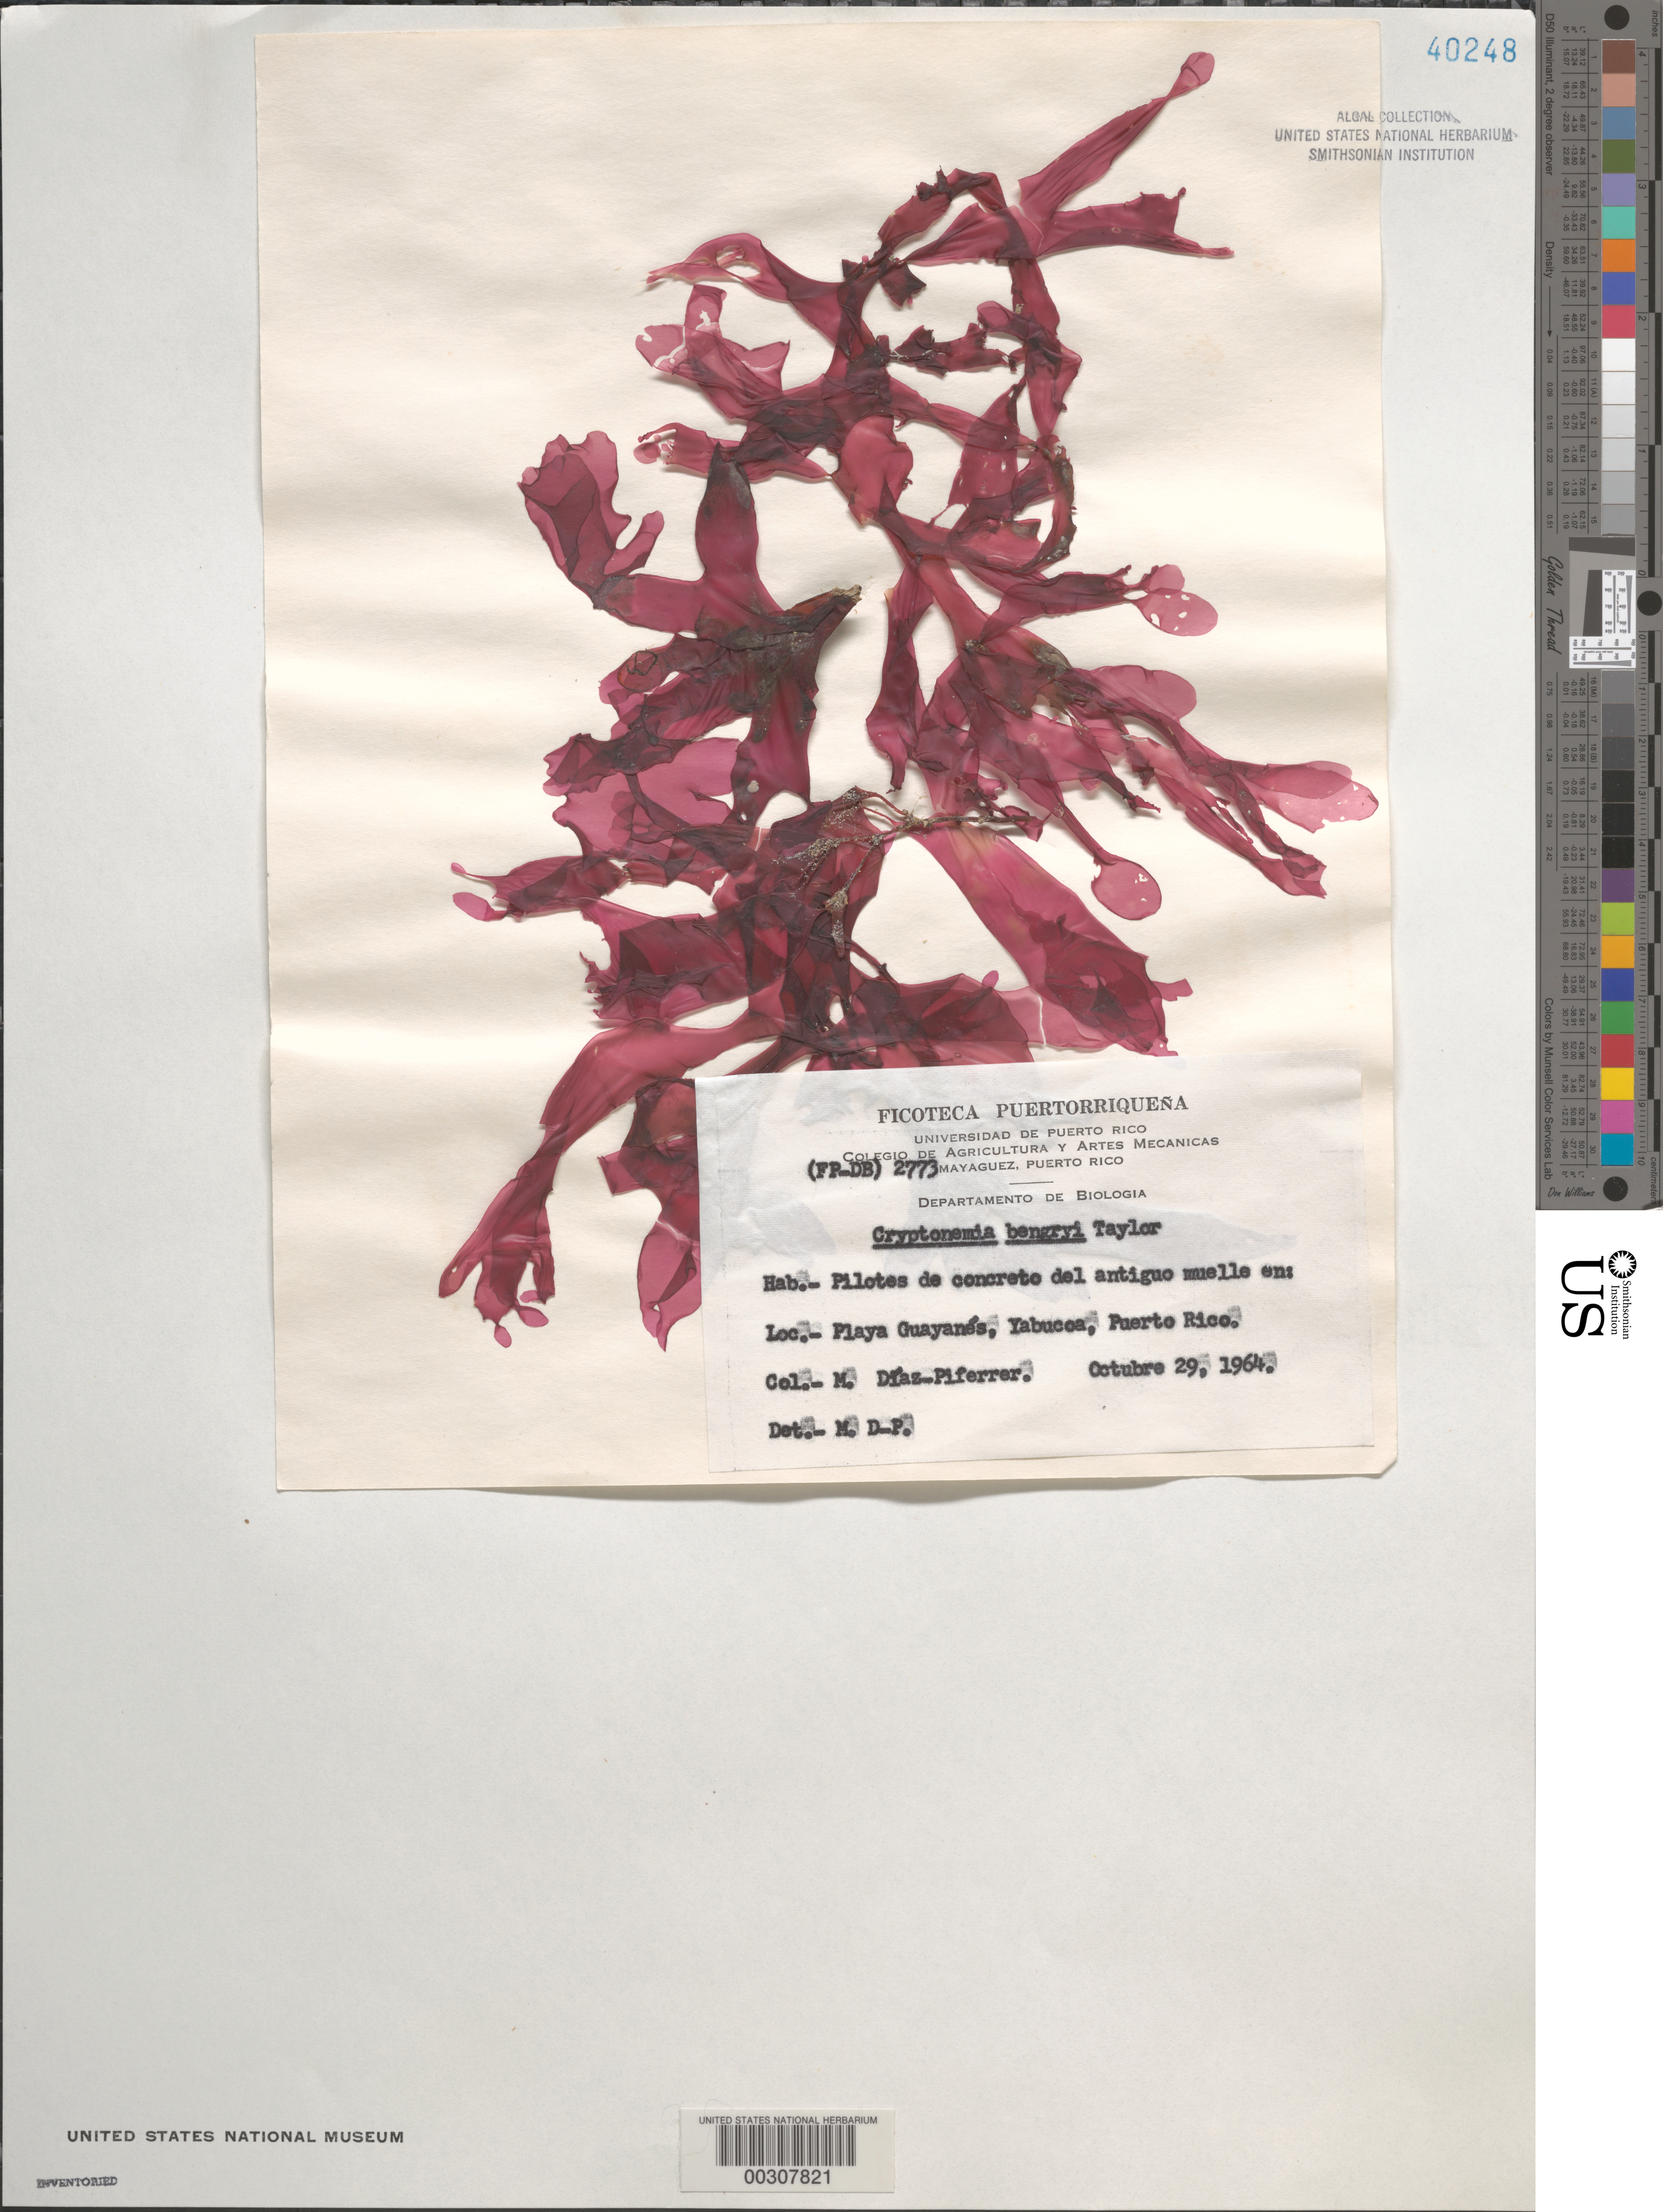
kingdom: Plantae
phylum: Rhodophyta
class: Florideophyceae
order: Halymeniales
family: Halymeniaceae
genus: Cryptonemia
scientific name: Cryptonemia bengryi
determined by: Diaz-Piferrer, M.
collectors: M. Diaz-Piferrer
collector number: (fp-db) 2773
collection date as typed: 29 Oct 1964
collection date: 1964-10-29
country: Puerto Rico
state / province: Yabucoa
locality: Playa Guayanes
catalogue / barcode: US 40248